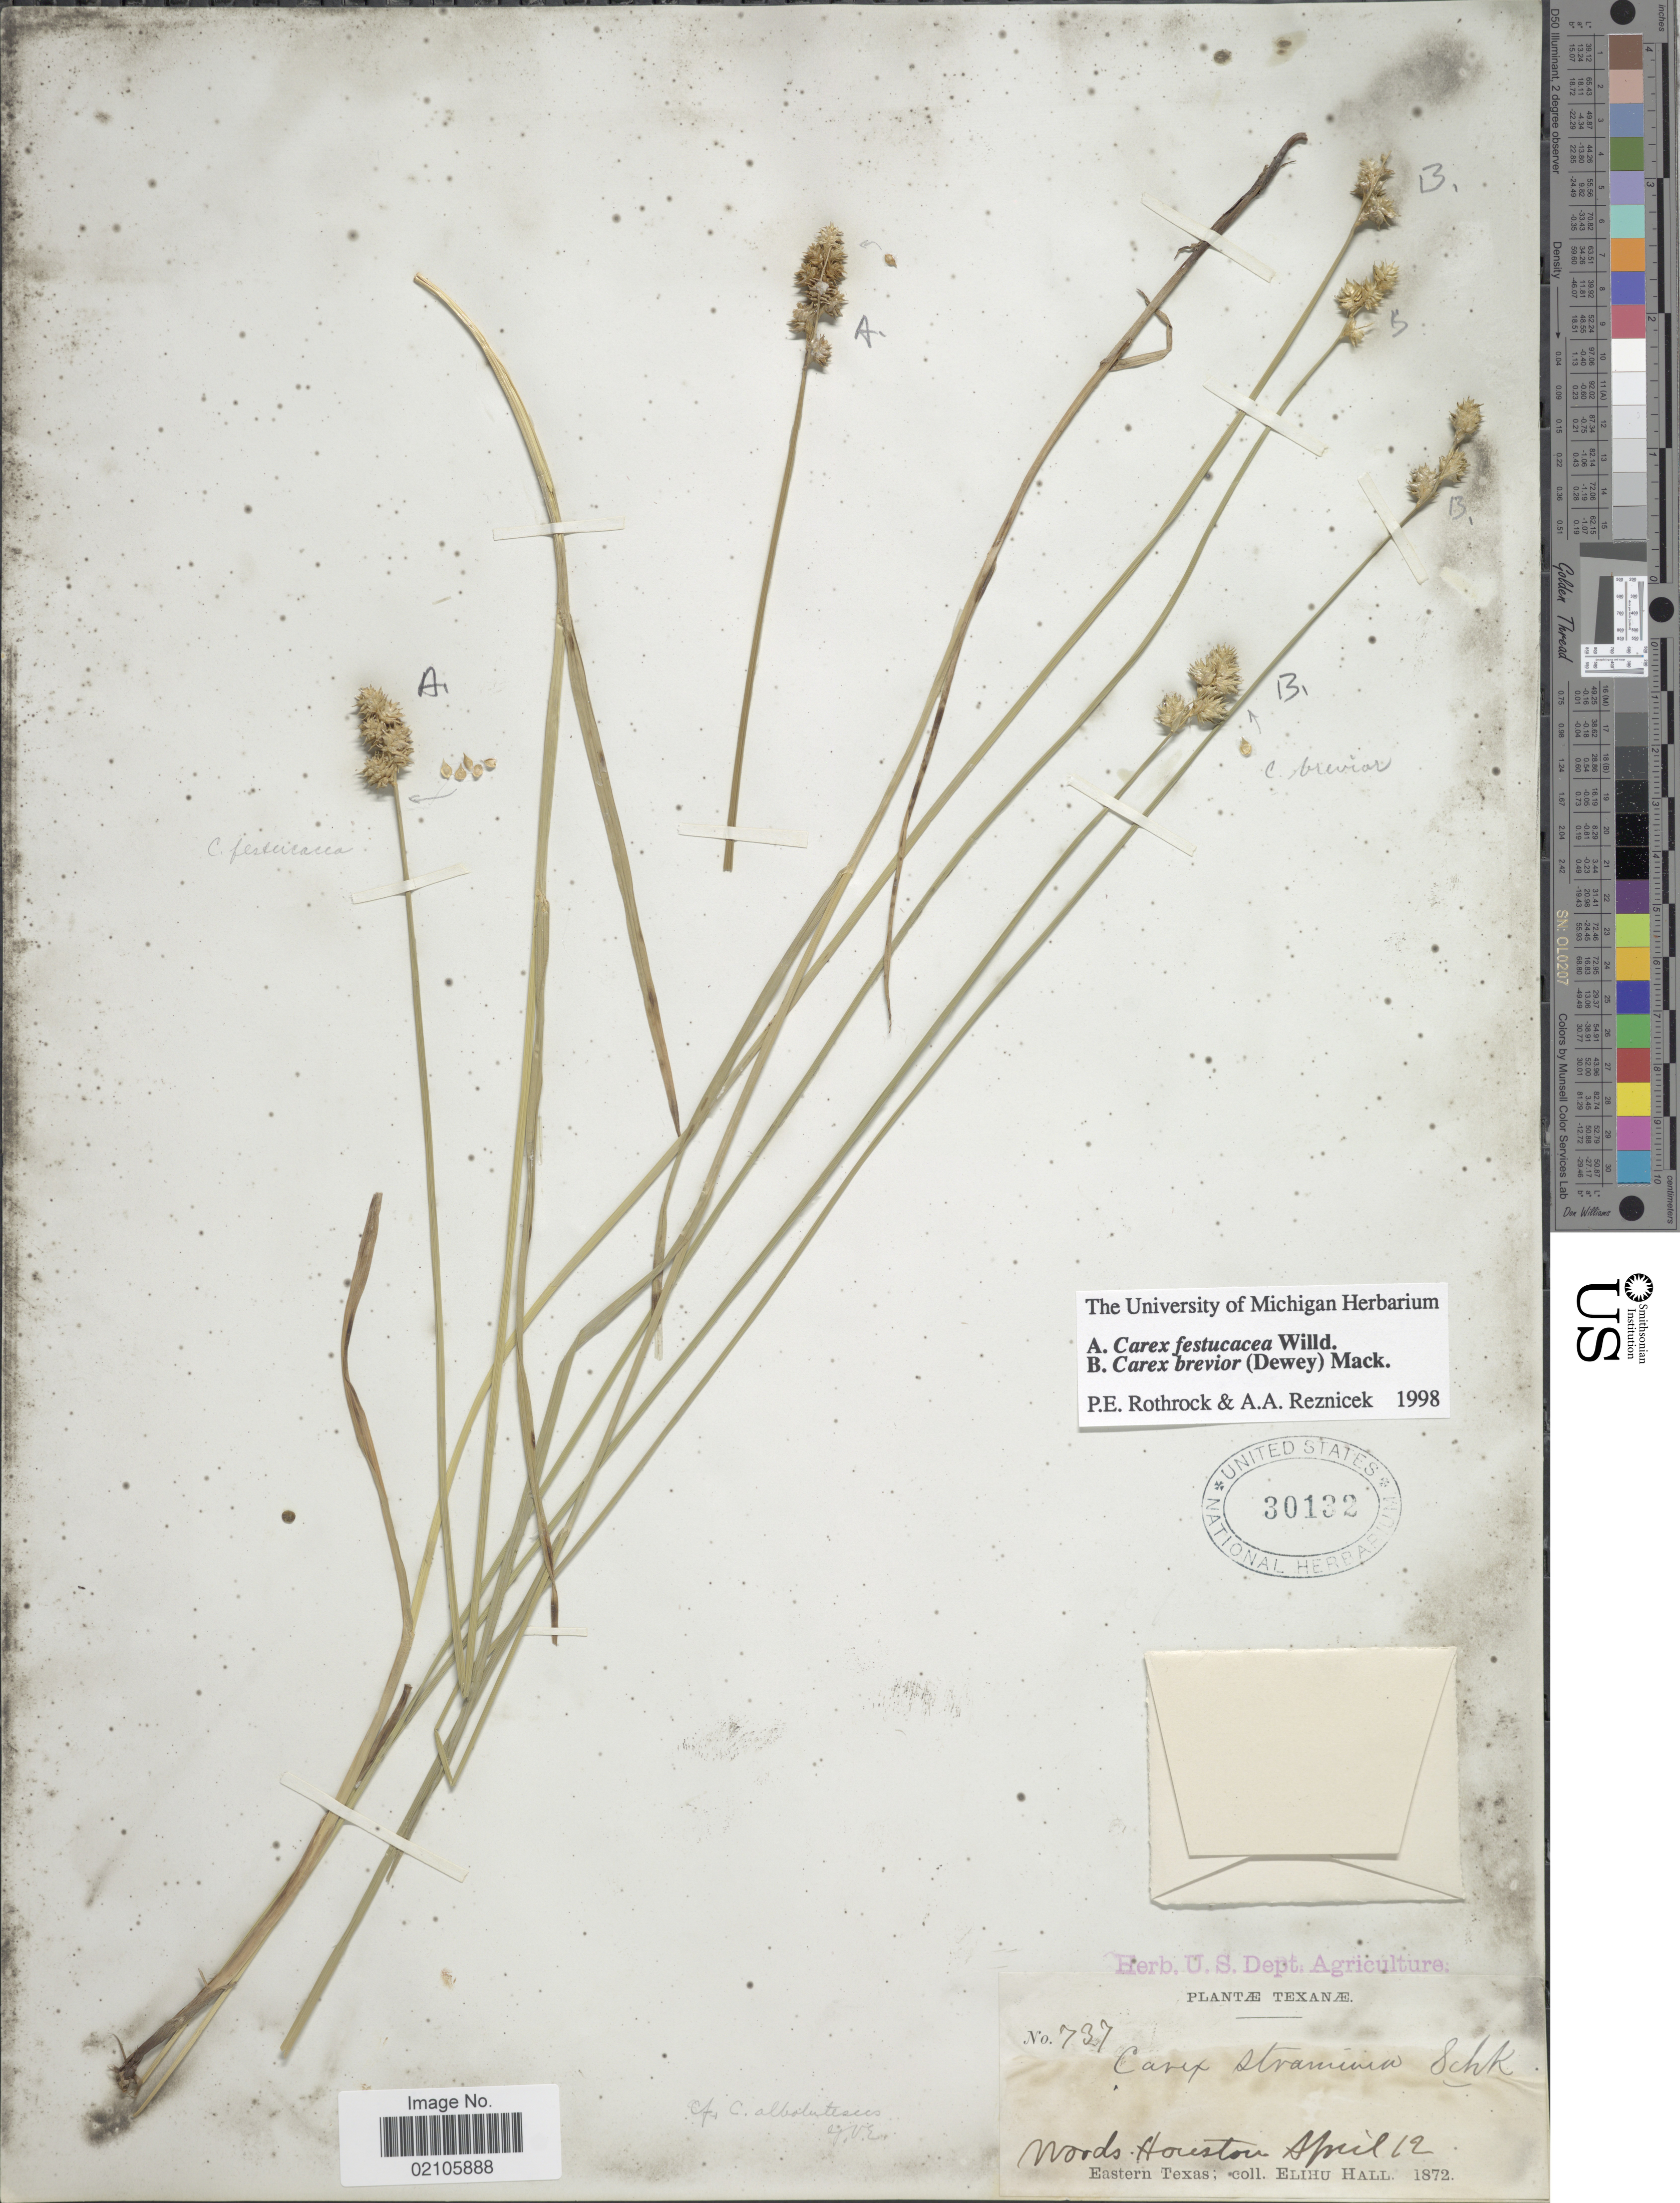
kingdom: Plantae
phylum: Tracheophyta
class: Liliopsida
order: Poales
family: Cyperaceae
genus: Carex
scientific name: Carex brevior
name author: (Dewey) Mack. ex Lunell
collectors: E. Hall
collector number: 737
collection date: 1872-04-12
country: United States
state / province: Texas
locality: Houston. Eastern Texas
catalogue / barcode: US 30132